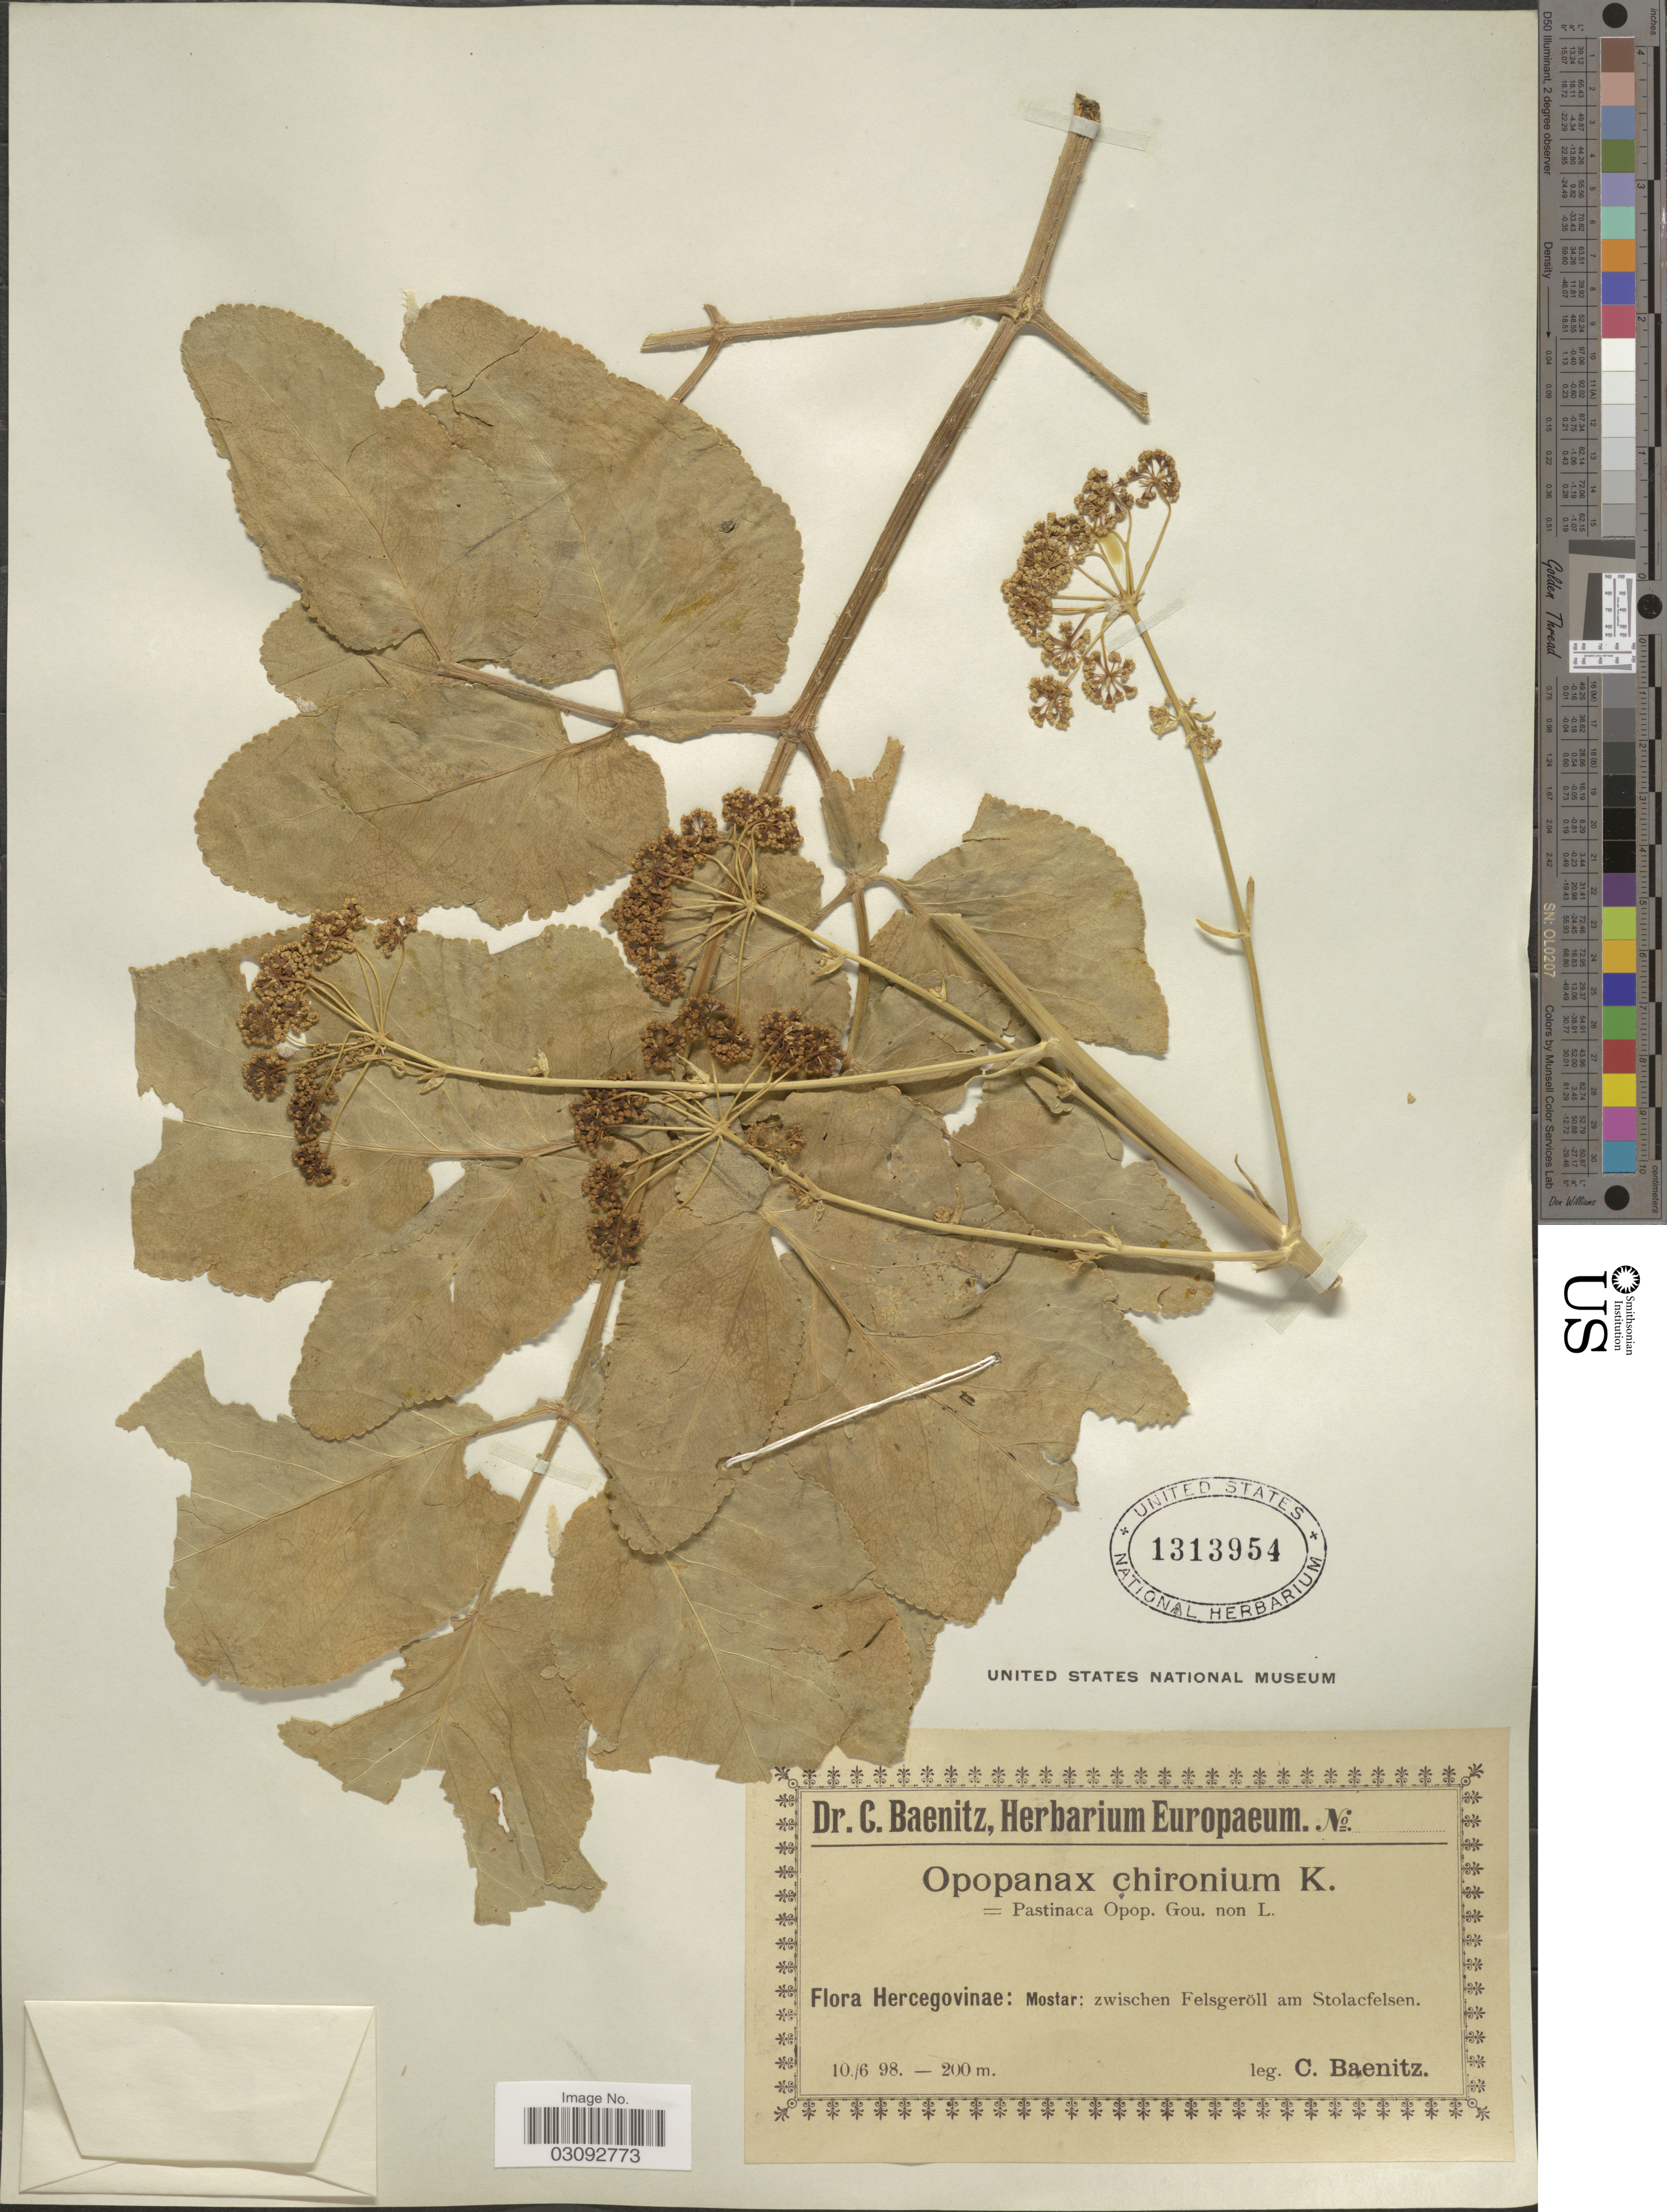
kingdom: Plantae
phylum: Tracheophyta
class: Magnoliopsida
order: Apiales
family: Apiaceae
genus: Opopanax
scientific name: Opopanax chironium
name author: (L.) W.D.J. Koch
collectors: C. G. Baenitz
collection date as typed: Transcribed d/m/y: 10/6/98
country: Montenegro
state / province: Herceg-Novi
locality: Hercegovinae: Mostar: zwischen Felsgeröll am Stolacfelsen.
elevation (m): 200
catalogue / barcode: US 1313954